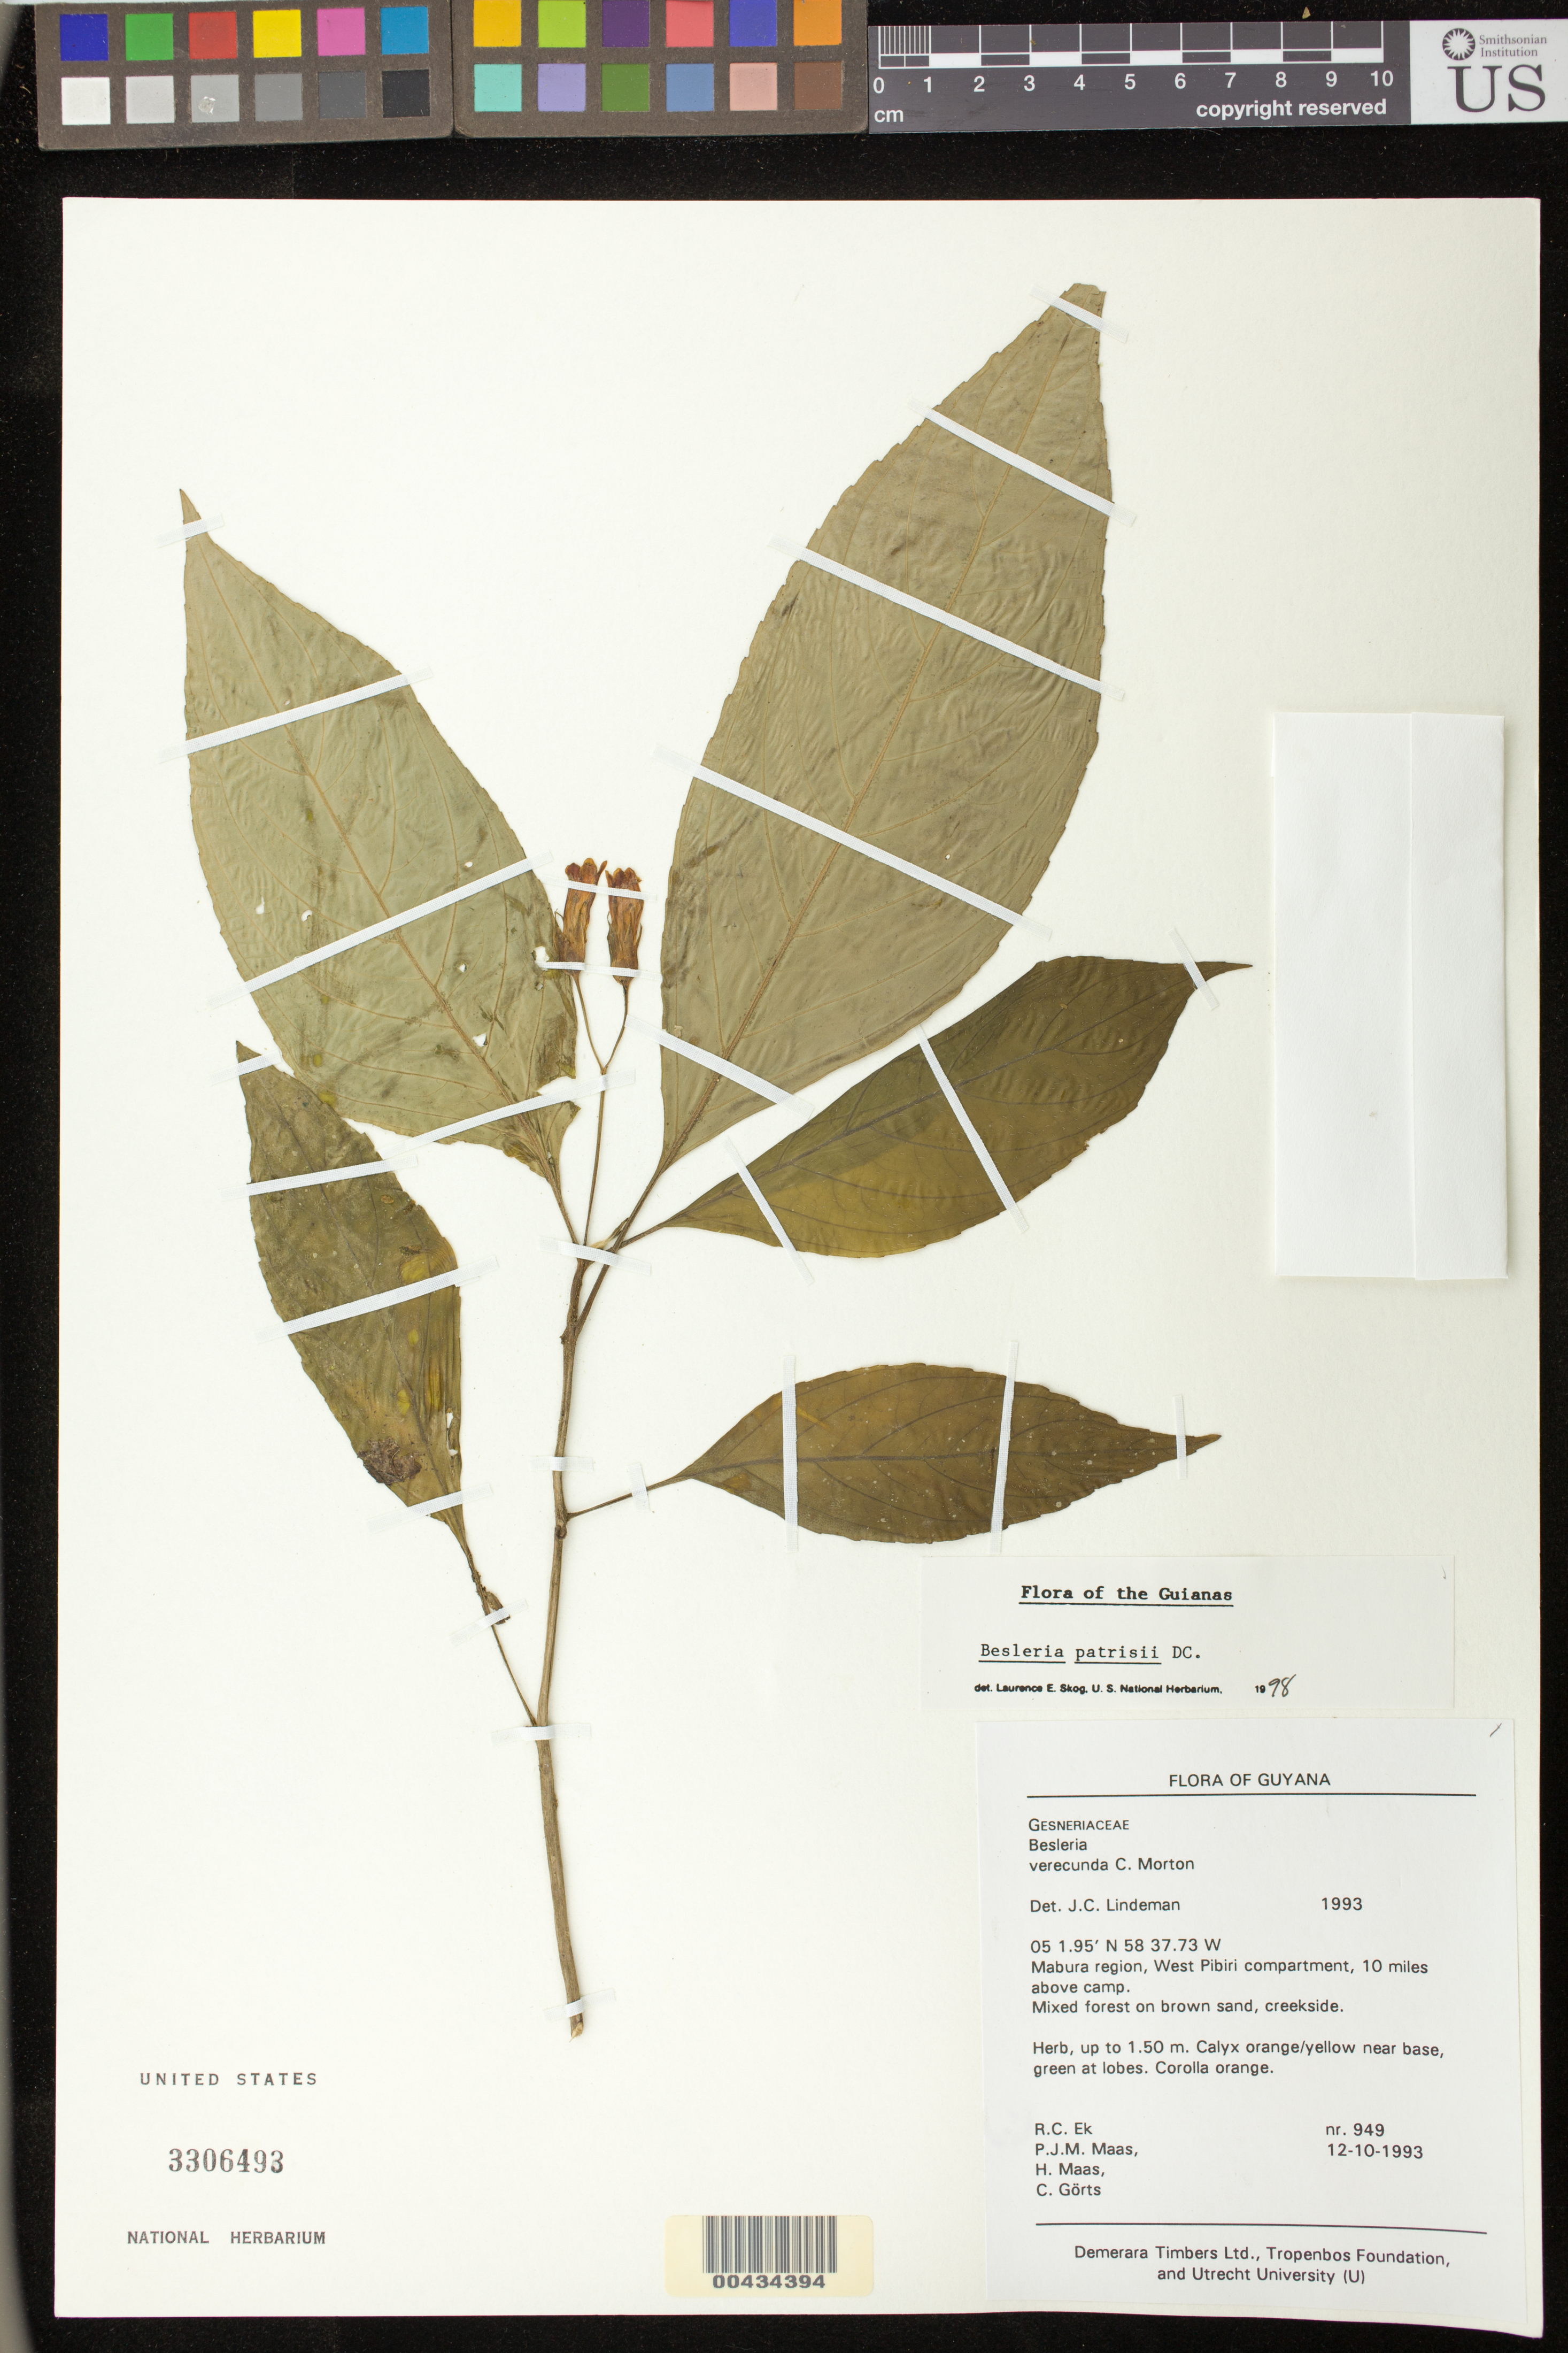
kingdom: Plantae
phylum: Tracheophyta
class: Magnoliopsida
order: Lamiales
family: Gesneriaceae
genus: Besleria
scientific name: Besleria patrisii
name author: DC.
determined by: Skog, Laurence E.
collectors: R. C. Ek, P. Maas, H. Maas & C. Gorts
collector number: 949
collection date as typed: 12 Oct 1993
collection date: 1993-10-12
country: French Guiana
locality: Mabura region, West Pibiri compartment, 10 miles above camp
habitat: Mixed forest on brown sand, creekside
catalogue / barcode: US 3306493